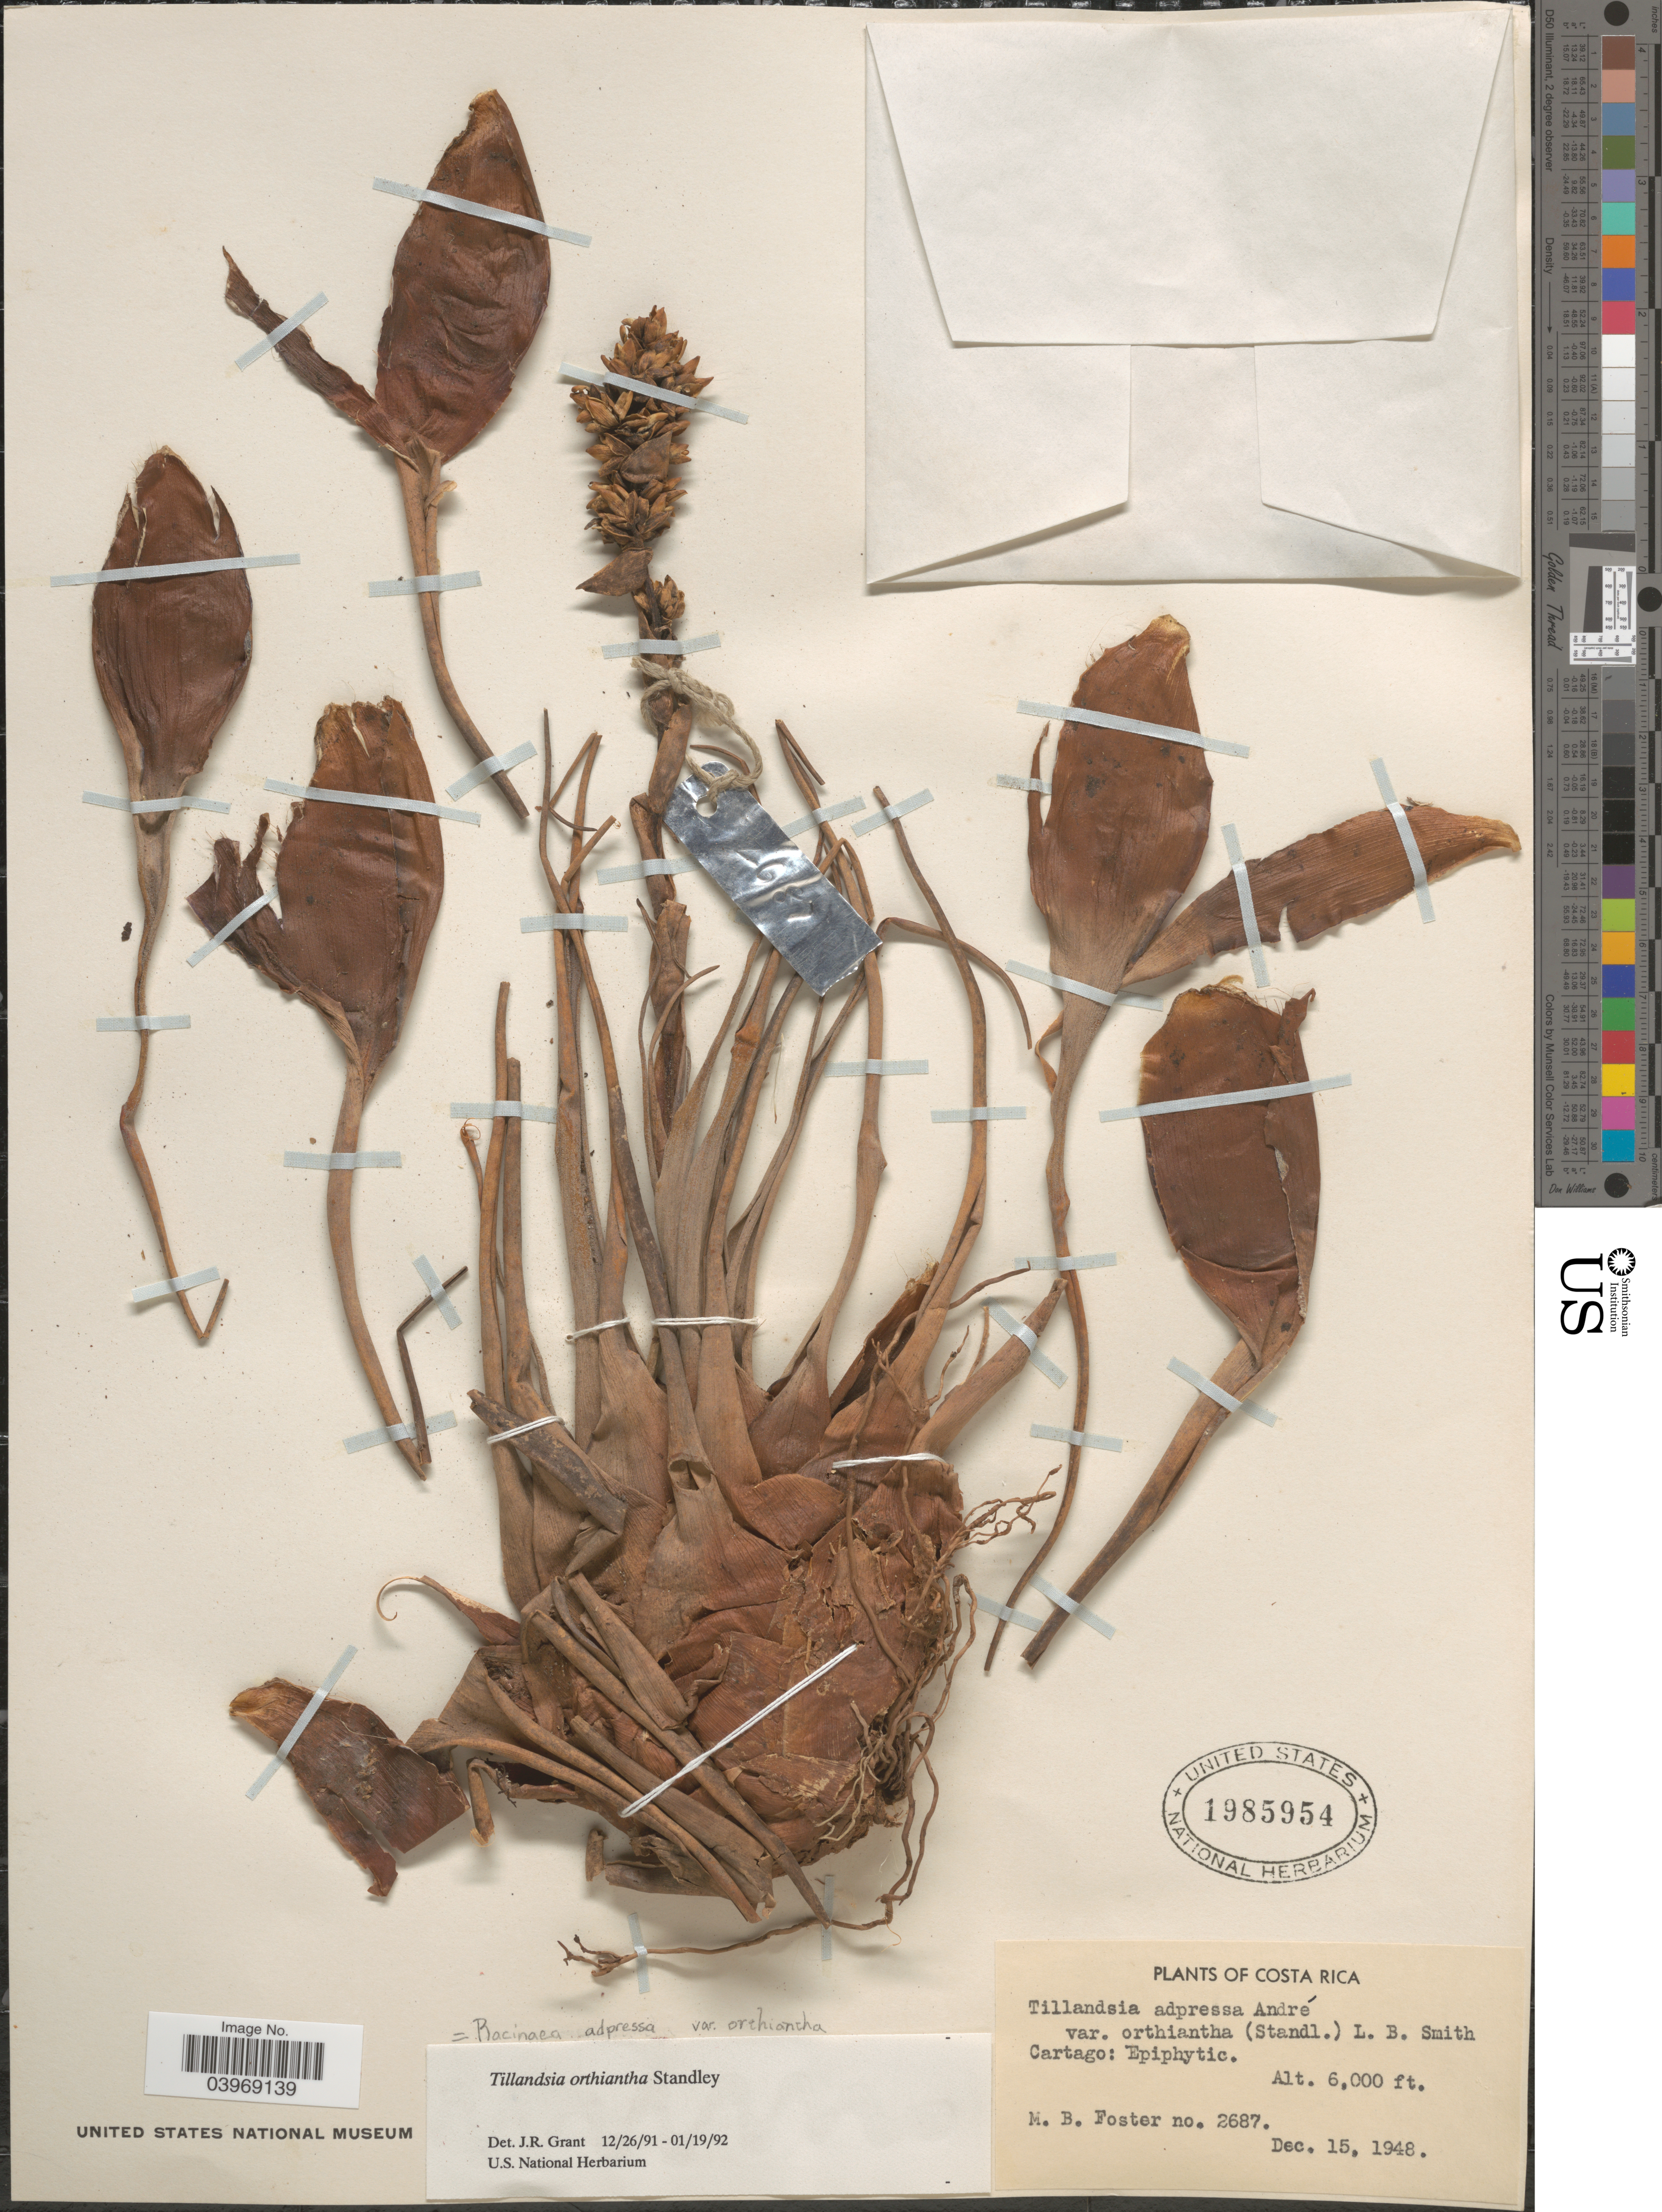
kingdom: Plantae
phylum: Tracheophyta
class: Liliopsida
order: Poales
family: Bromeliaceae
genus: Racinaea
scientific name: Racinaea adpressa subsp. orthiantha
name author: (Standl.) J.R. Grant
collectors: M. B. Foster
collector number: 2687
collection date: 1948-12-15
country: Costa Rica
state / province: Cartago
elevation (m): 1829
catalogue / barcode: US 1985954